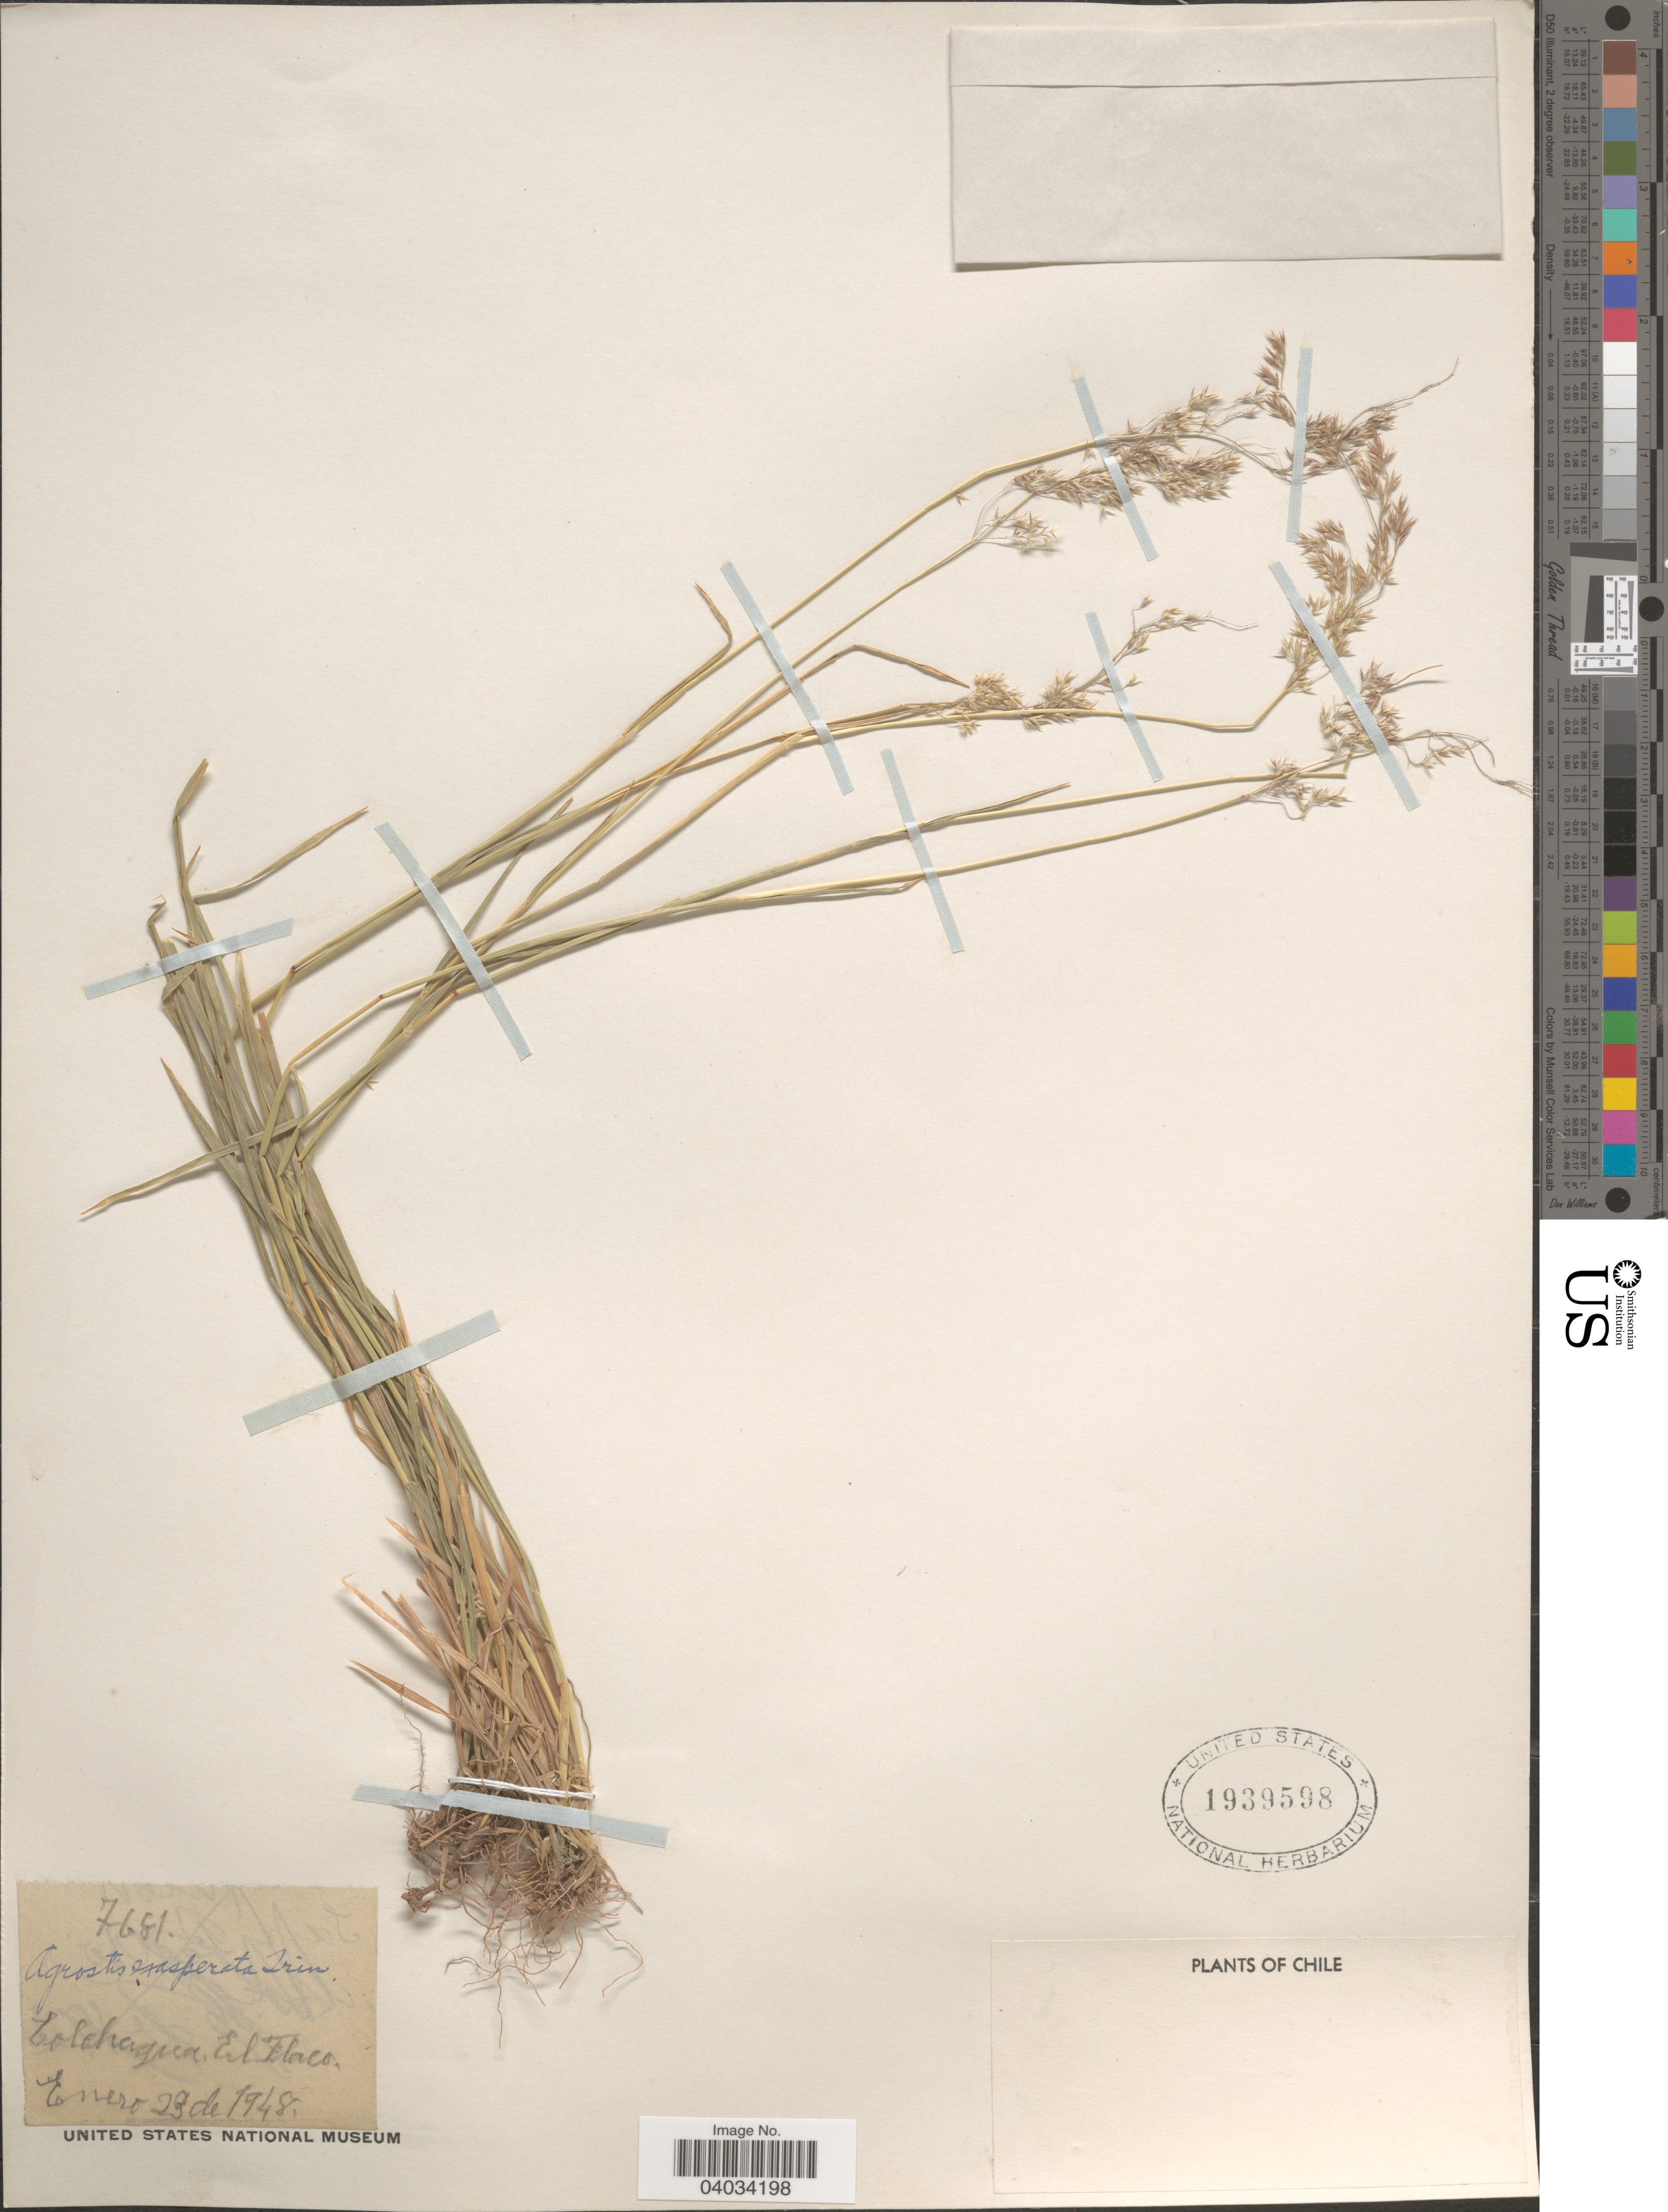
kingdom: Plantae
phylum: Tracheophyta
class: Liliopsida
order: Poales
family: Poaceae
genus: Polypogon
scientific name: Polypogon exasperatus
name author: (Trin.) Renvoize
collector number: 7681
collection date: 1948-01-23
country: Chile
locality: Colchagua. El Flaco.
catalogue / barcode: US 1939598